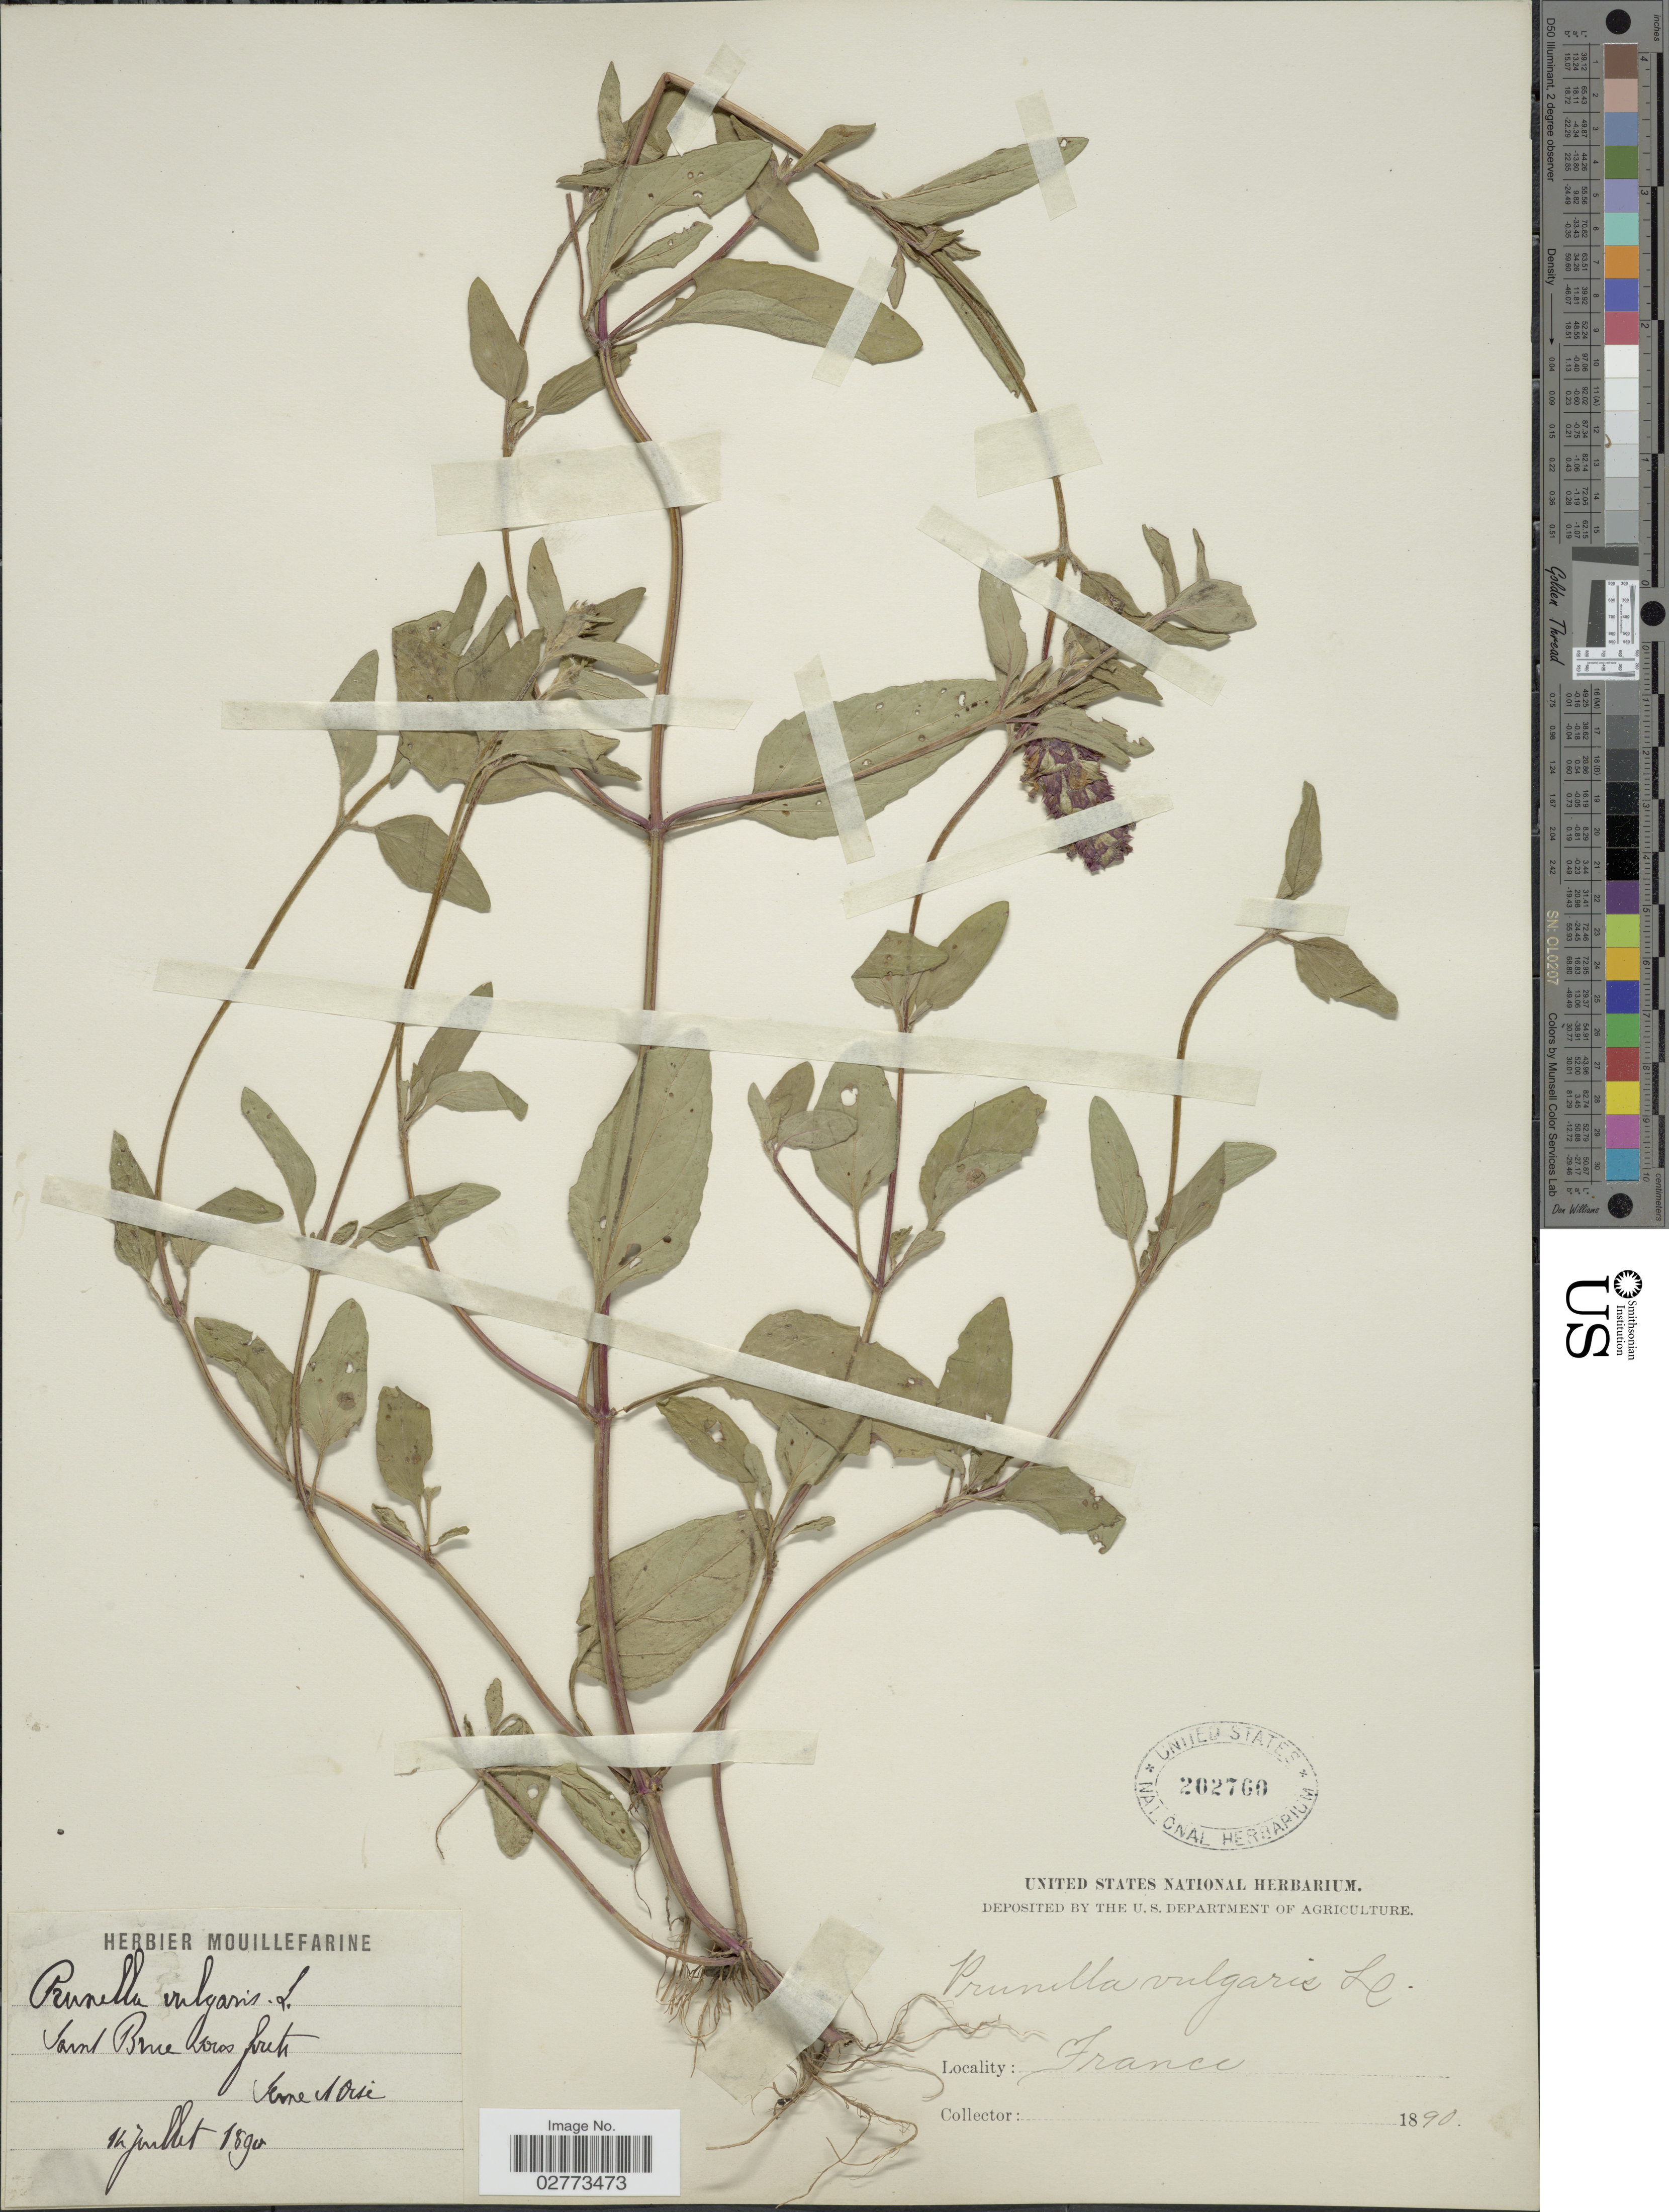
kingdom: Plantae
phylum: Tracheophyta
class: Magnoliopsida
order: Lamiales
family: Lamiaceae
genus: Prunella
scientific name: Prunella vulgaris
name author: L.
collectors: ex herb. Mouillefarine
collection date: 1890-07-12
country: France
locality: Saint Bruce, Locos forets Seine et Oise.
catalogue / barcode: US 262760